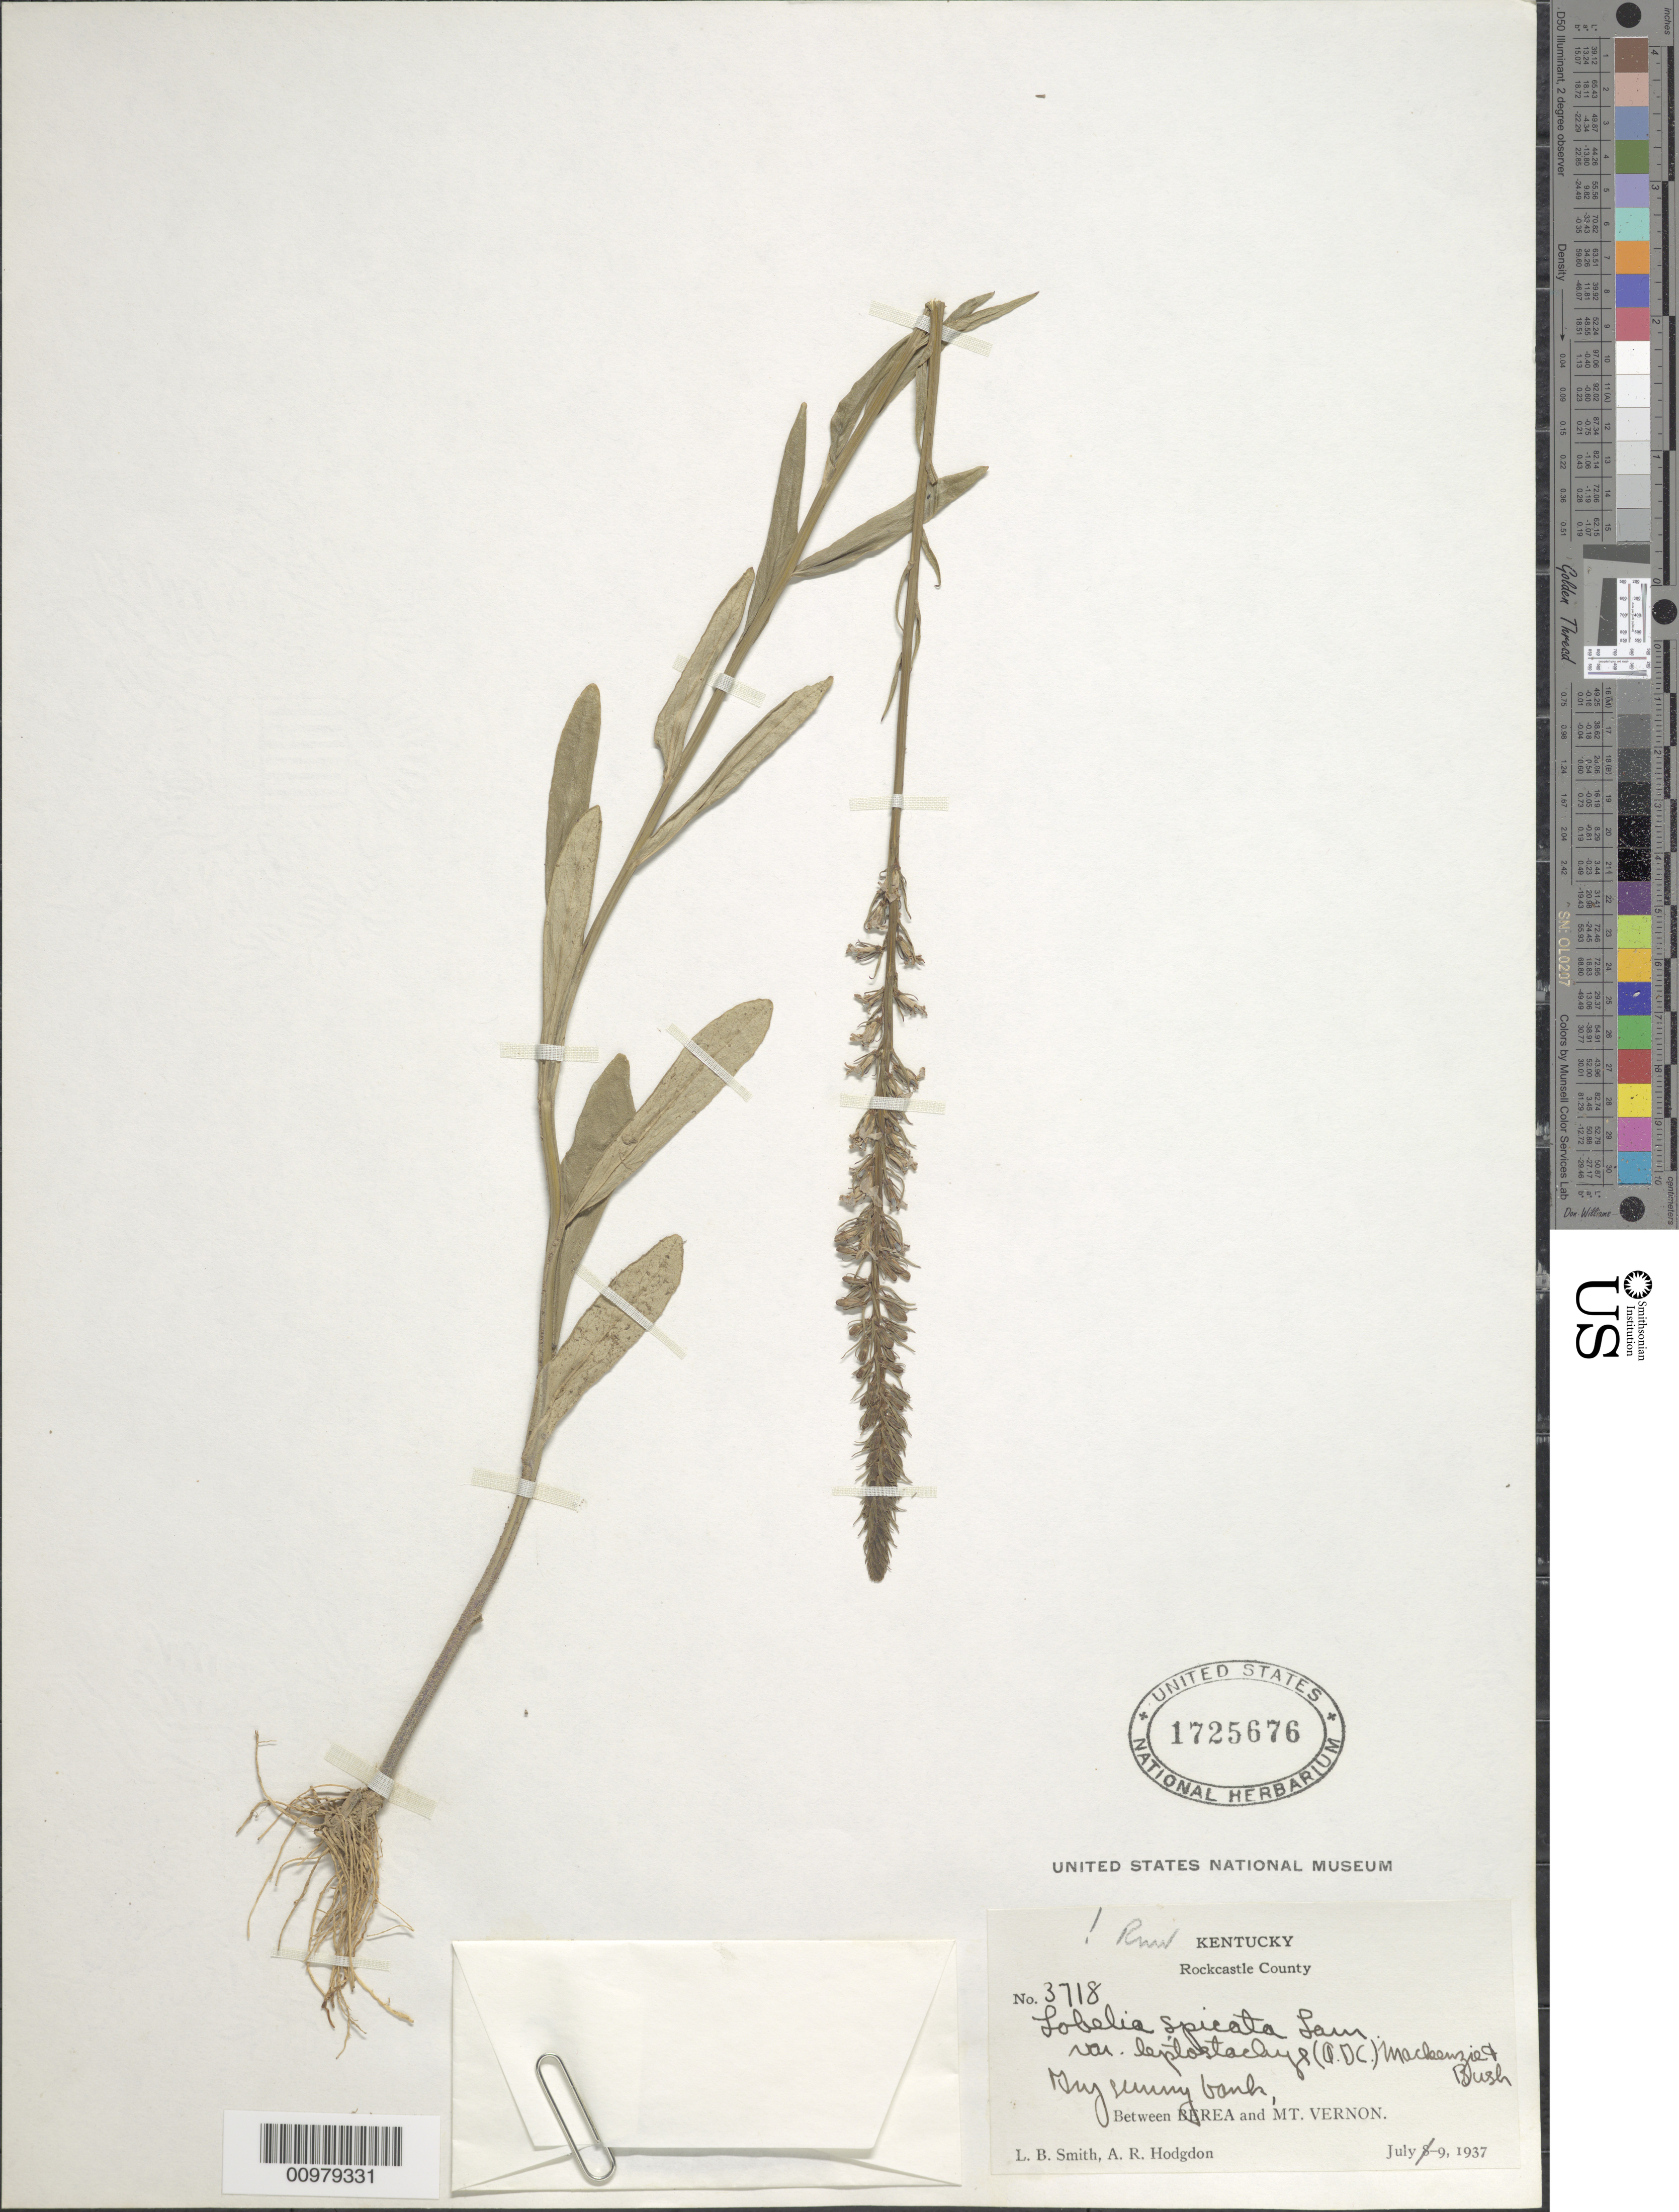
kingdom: Plantae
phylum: Tracheophyta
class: Magnoliopsida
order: Asterales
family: Campanulaceae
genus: Lobelia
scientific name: Lobelia spicata var. leptostachys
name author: (A. DC.) Mack. & Bush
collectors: L. Smith & A. R. Hodgdon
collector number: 3718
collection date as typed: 08 Jul 1937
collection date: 1937-07-08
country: United States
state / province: Kentucky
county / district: Rockcastle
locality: Between Berea and Mt. Vernon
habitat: dry sunny bank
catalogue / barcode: US 1725676